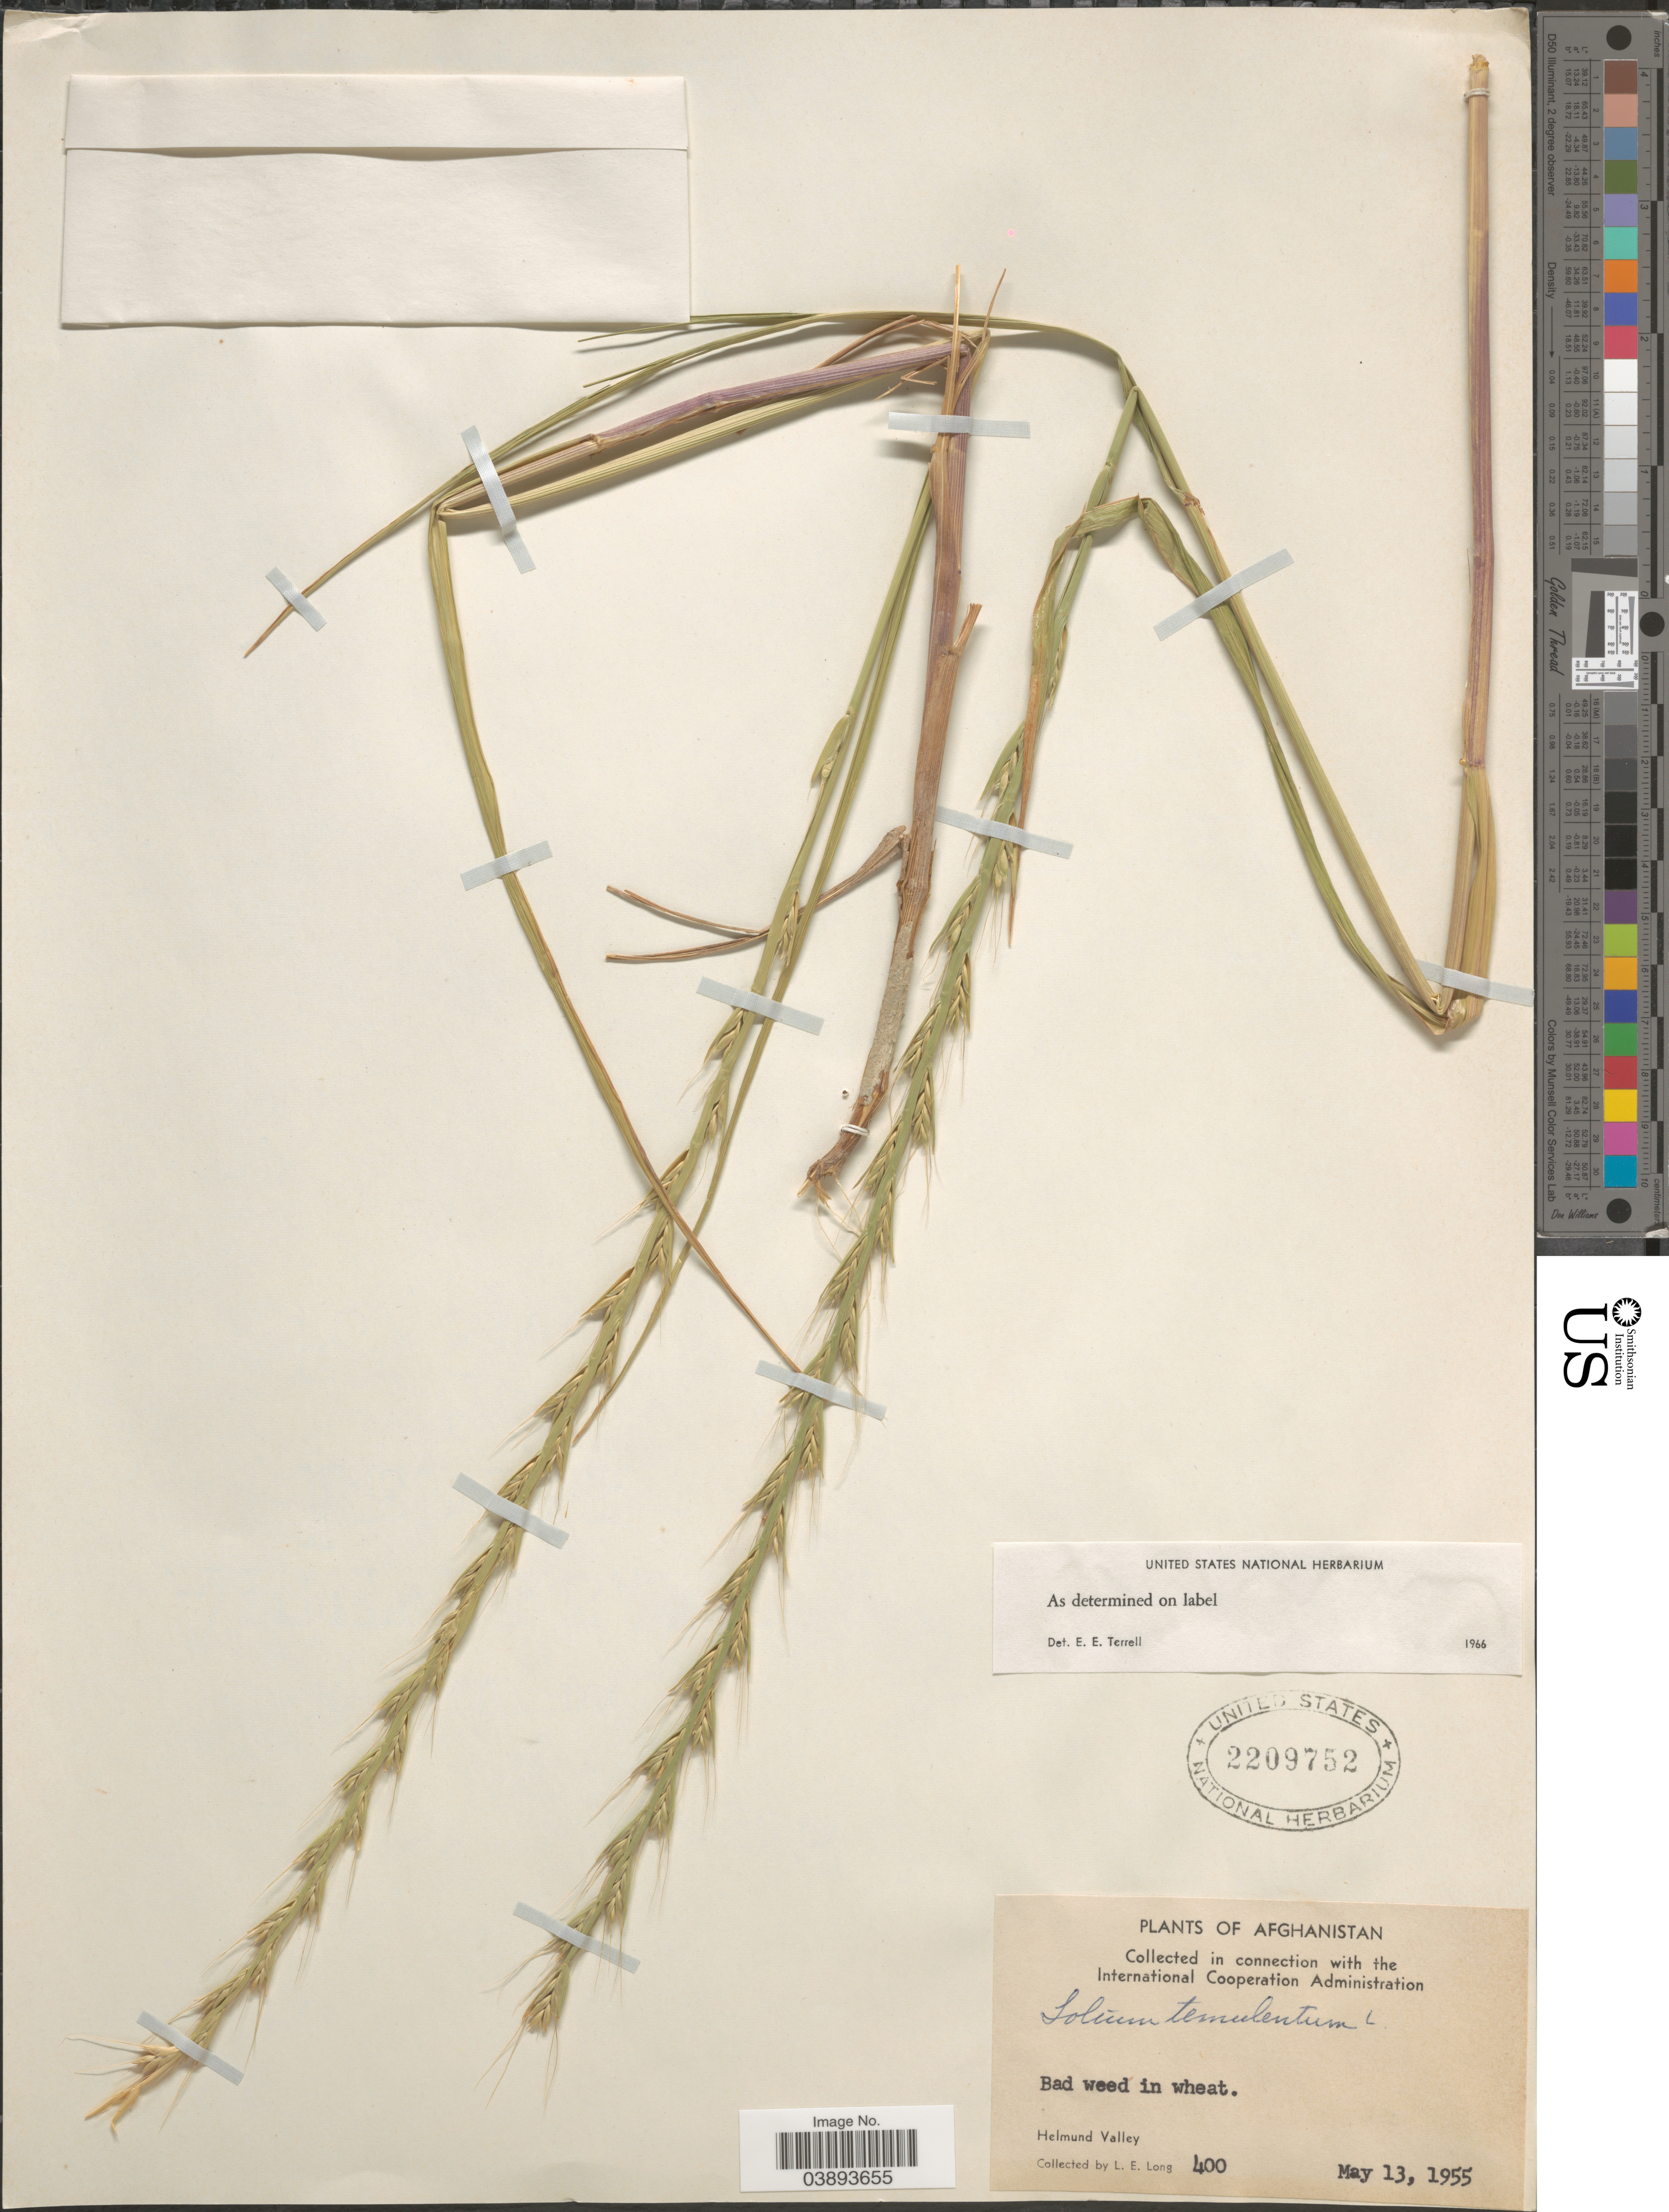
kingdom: Plantae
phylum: Tracheophyta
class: Liliopsida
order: Poales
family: Poaceae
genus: Lolium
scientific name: Lolium temulentum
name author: L.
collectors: L. E. Long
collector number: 400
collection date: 1955-05-13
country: Afghanistan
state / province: Helmand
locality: Bad weed in wheat. Helmund Valley.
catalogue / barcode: US 2209752